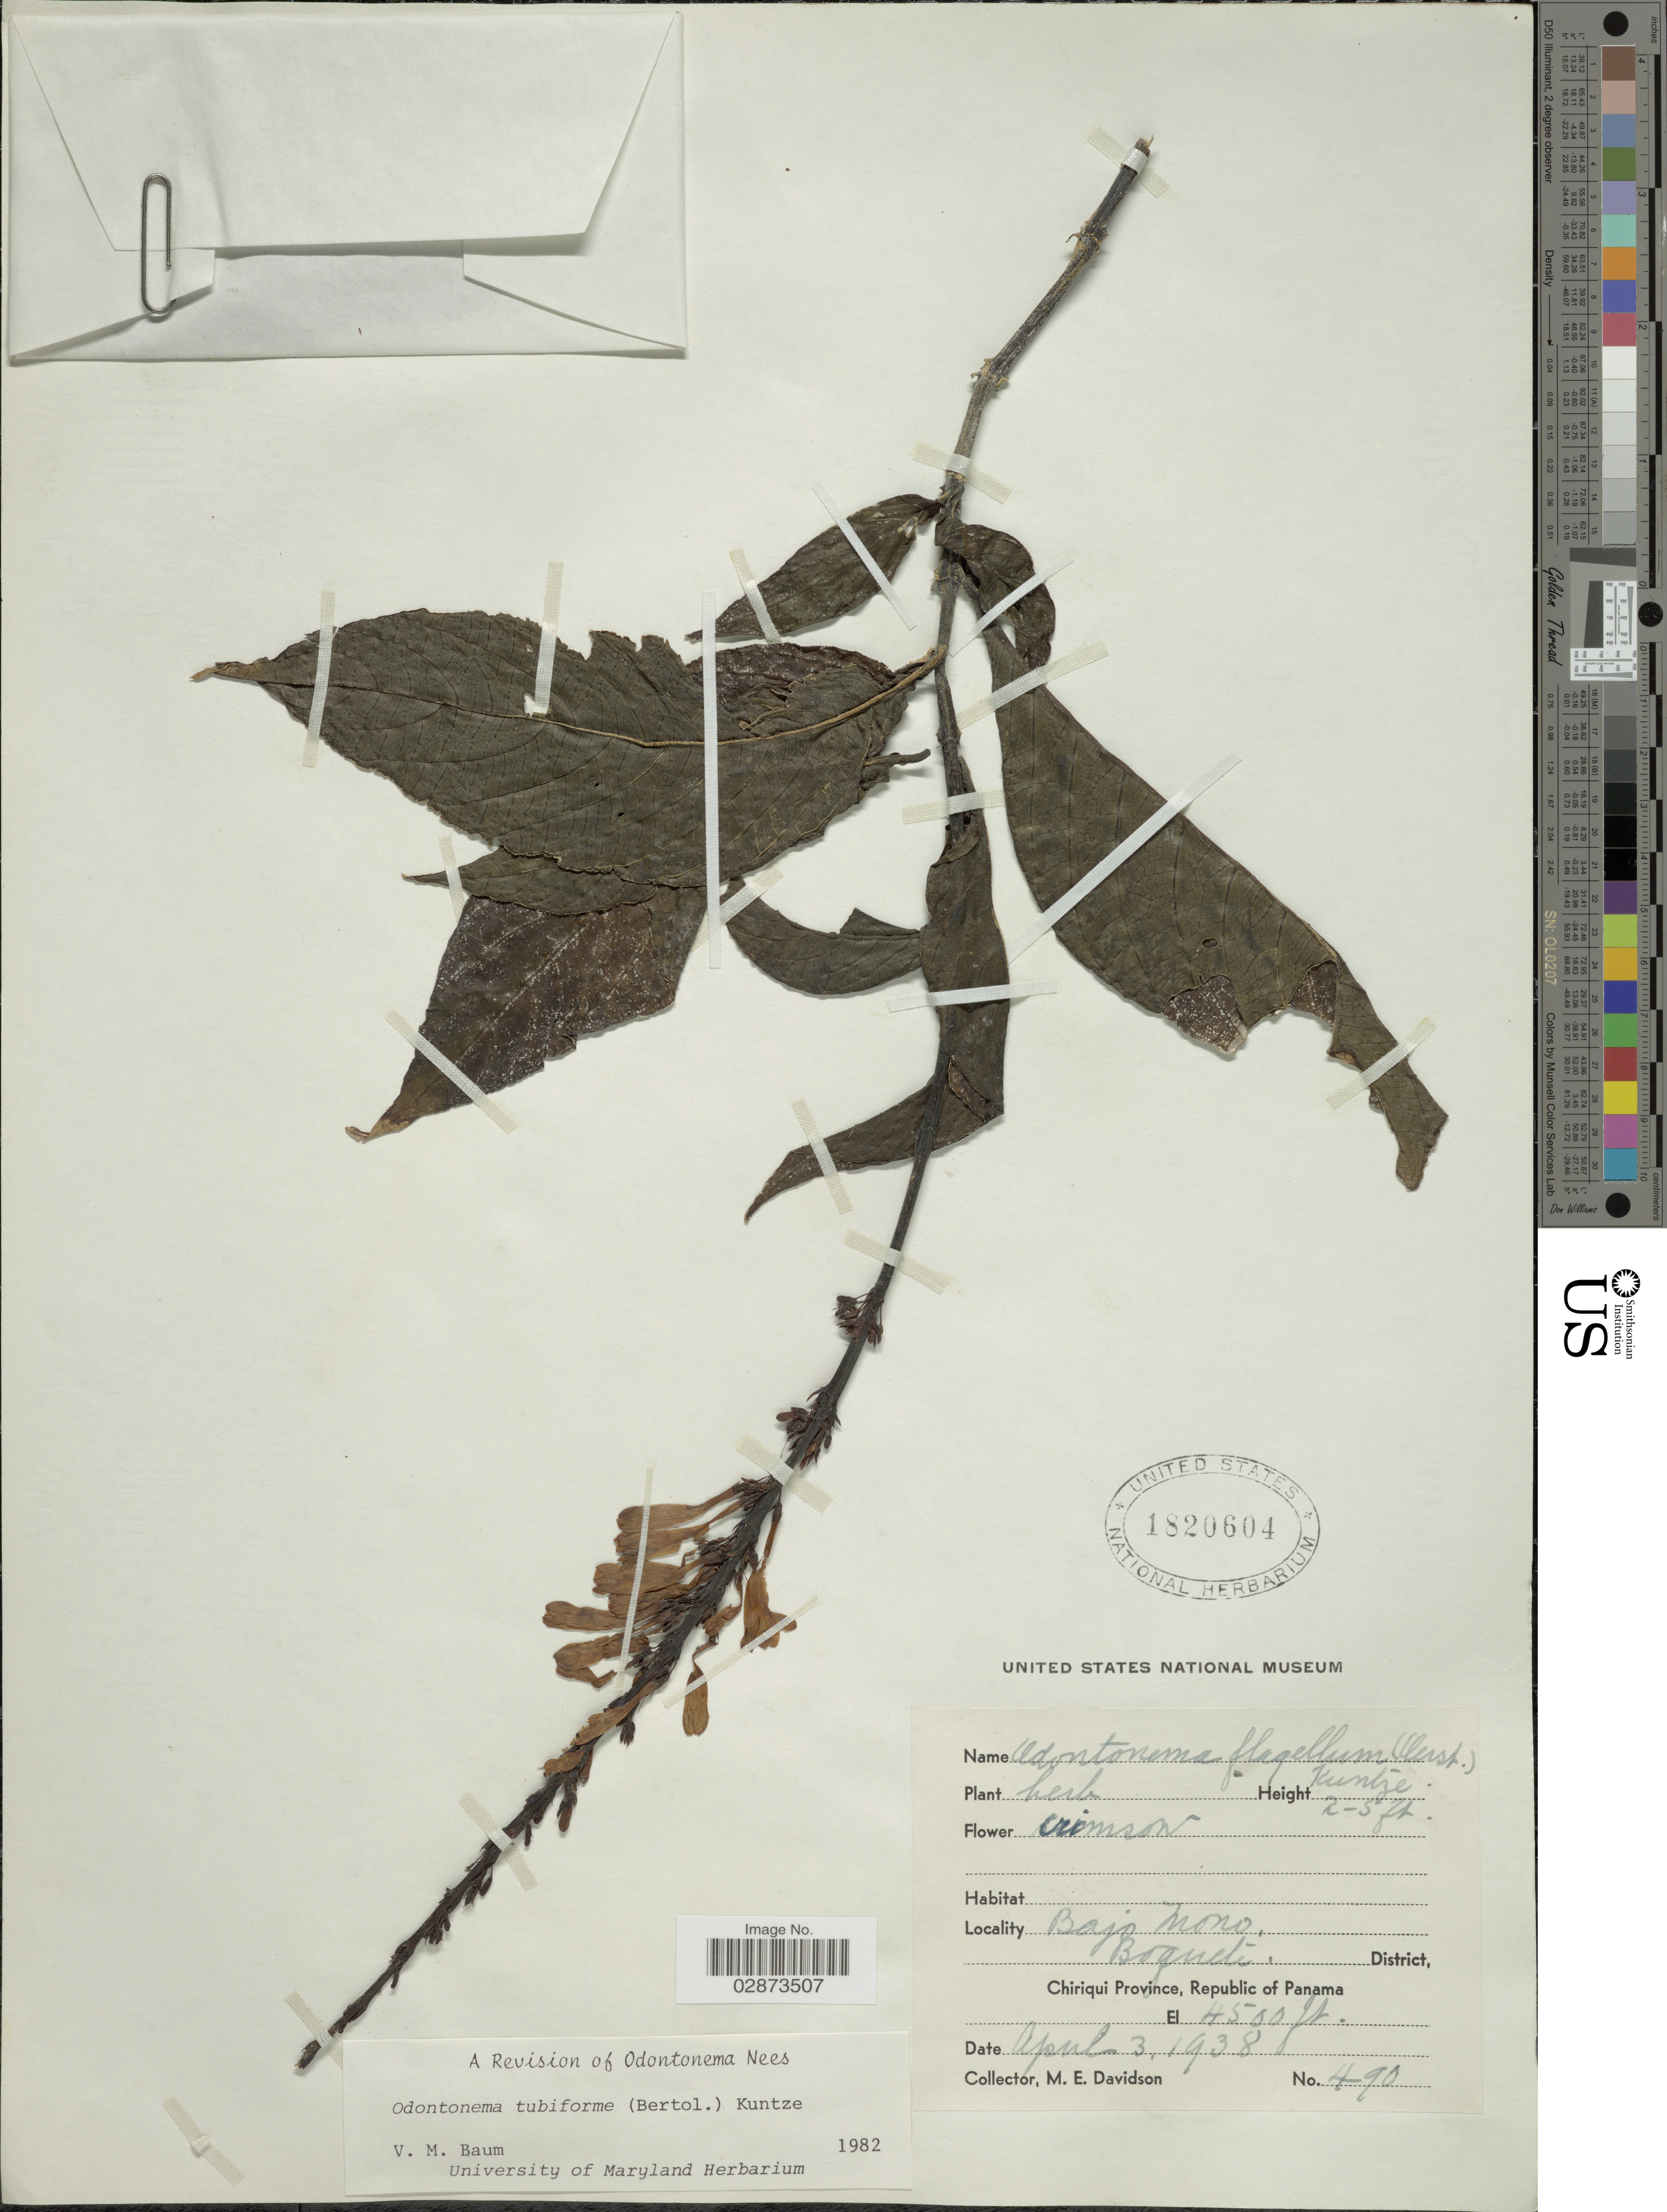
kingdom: Plantae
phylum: Tracheophyta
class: Magnoliopsida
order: Lamiales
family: Acanthaceae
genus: Odontonema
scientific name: Odontonema tubaeforme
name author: (Bertol.) Kuntze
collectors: M. E. Davidson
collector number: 490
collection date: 1938-04-03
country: Panama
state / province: Chiriqui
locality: Bajo Mono, Boquete District, Chiriqui Province , Republic of Panama.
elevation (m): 1372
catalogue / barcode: US 1820604